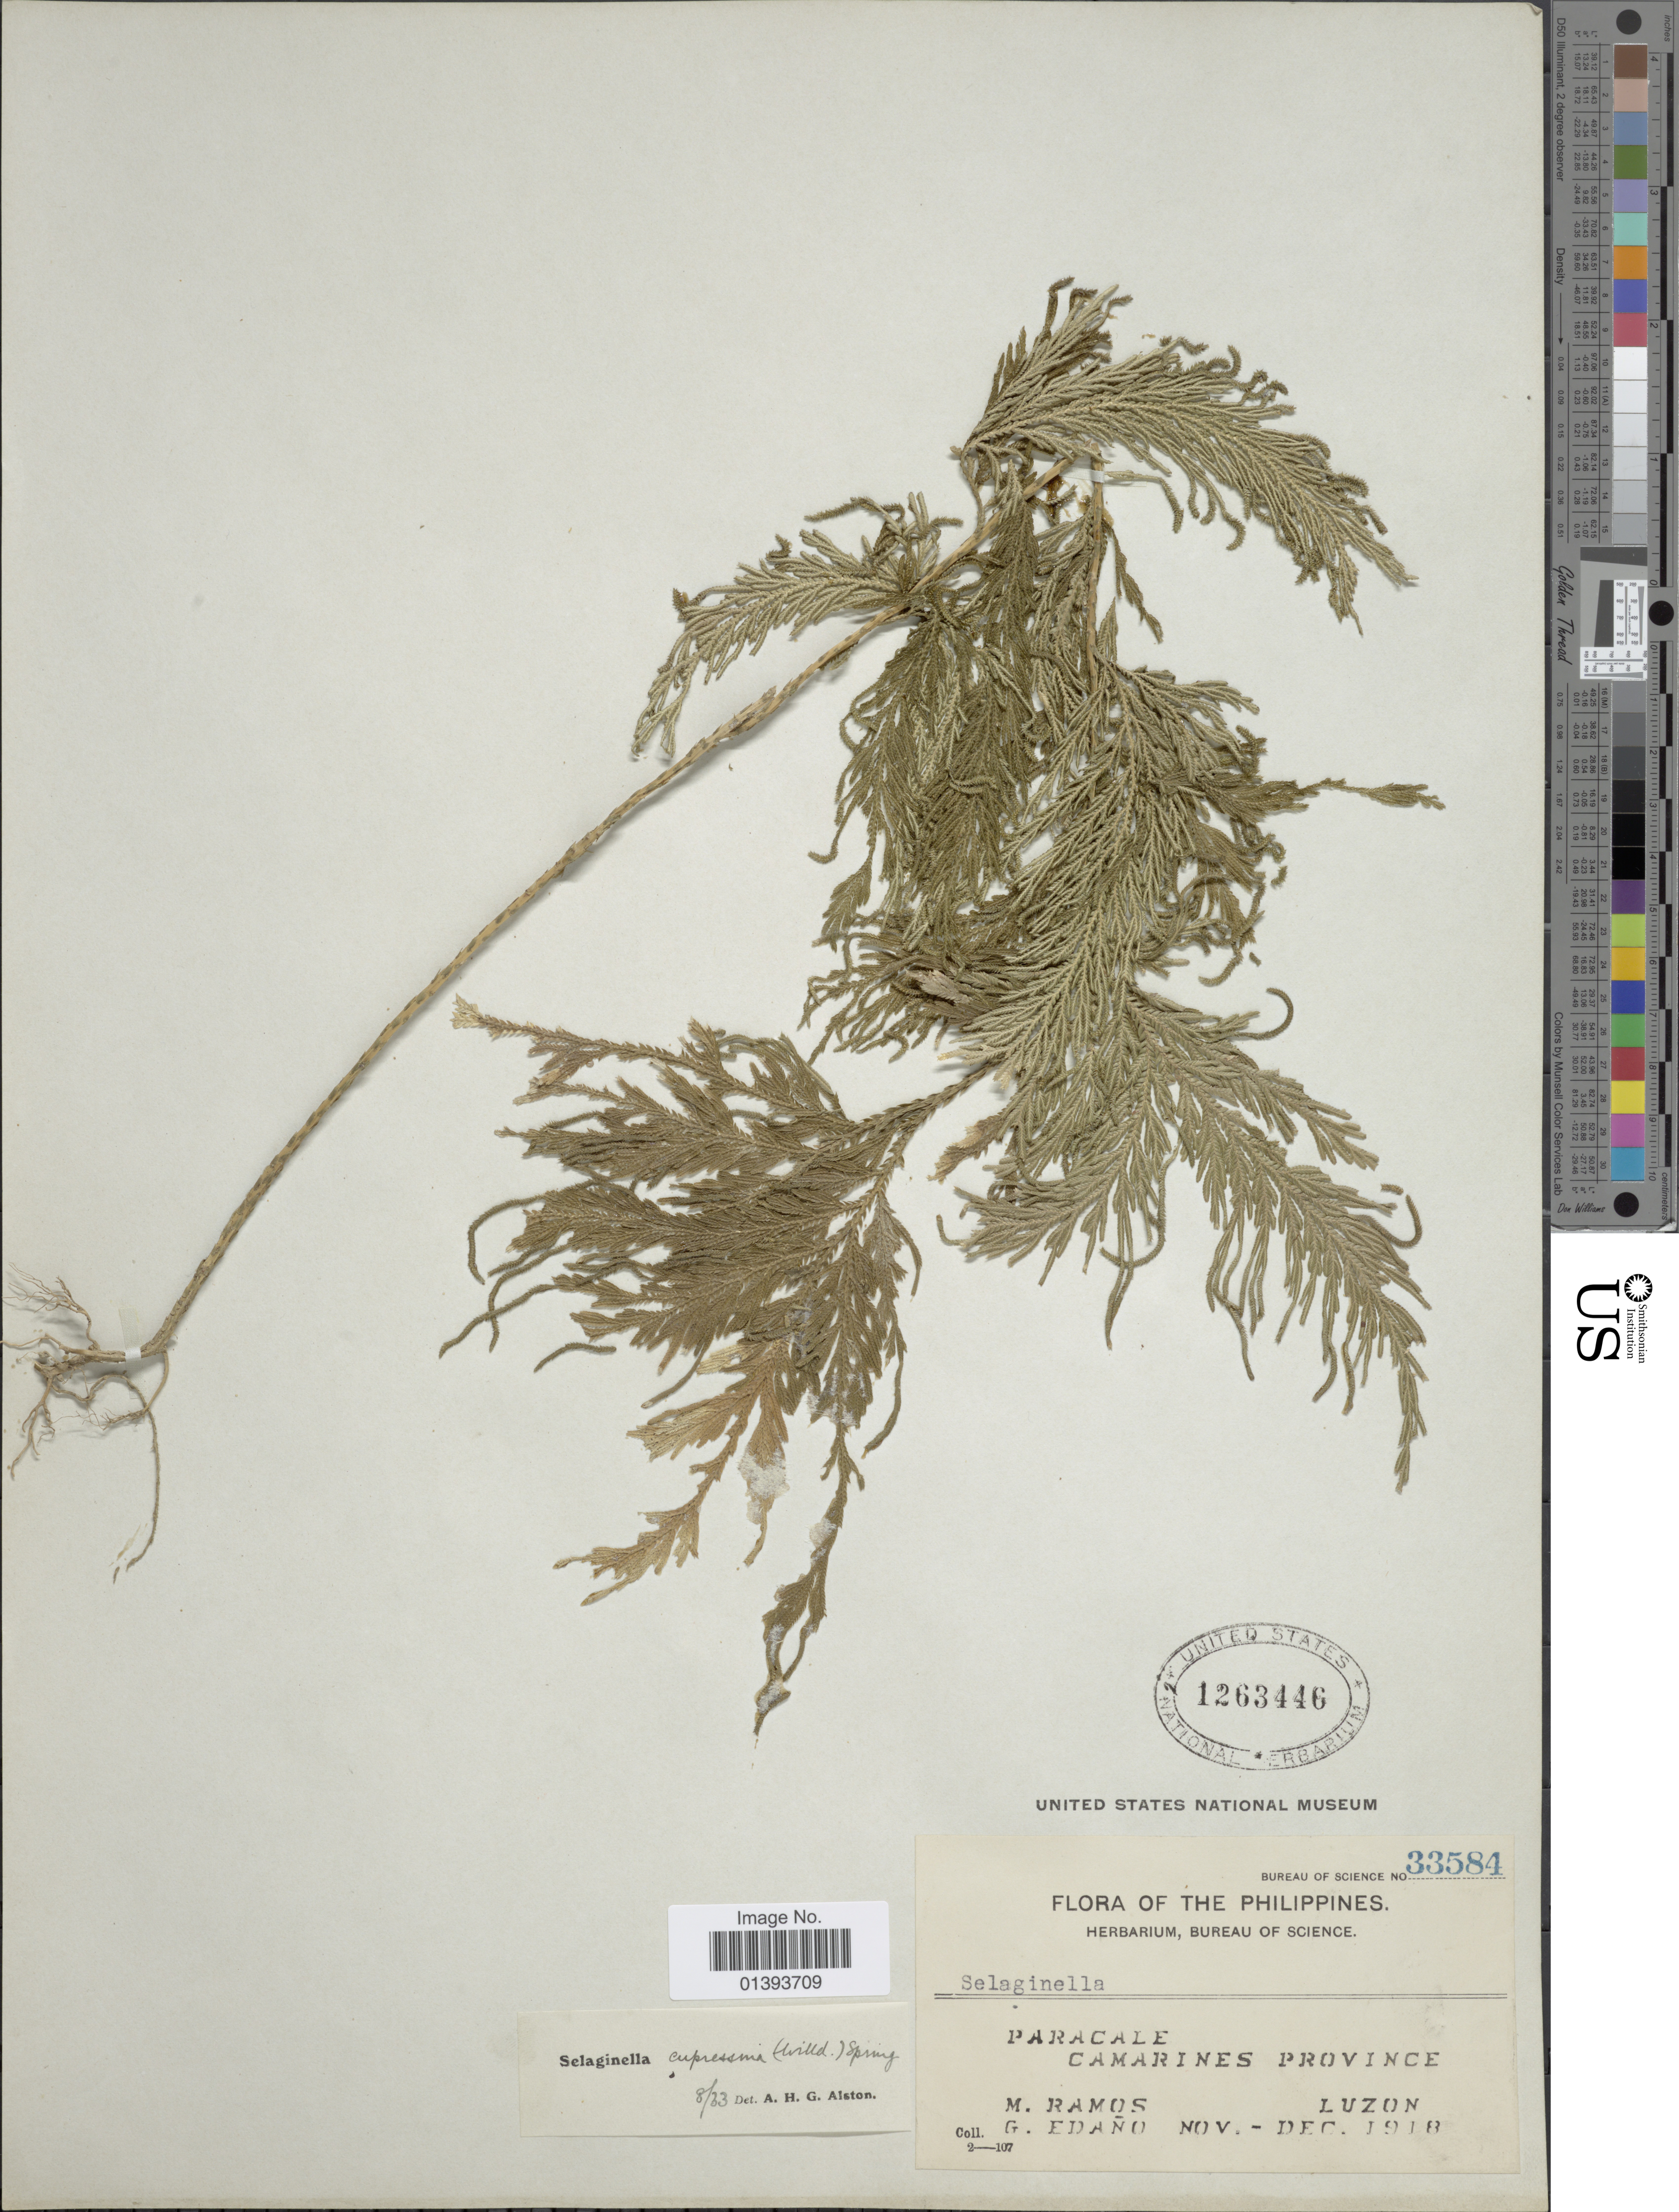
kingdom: Plantae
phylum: Tracheophyta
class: Lycopodiopsida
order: Selaginellales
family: Selaginellaceae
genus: Selaginella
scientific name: Selaginella cupressina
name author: (Willd.) Spring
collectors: M. Ramos & G. Edaño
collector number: Bureau of Science 33584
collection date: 1918-11/1918-12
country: Philippines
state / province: Central Luzon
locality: Paracale, Camarines Province, Luzon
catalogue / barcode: US 1263446